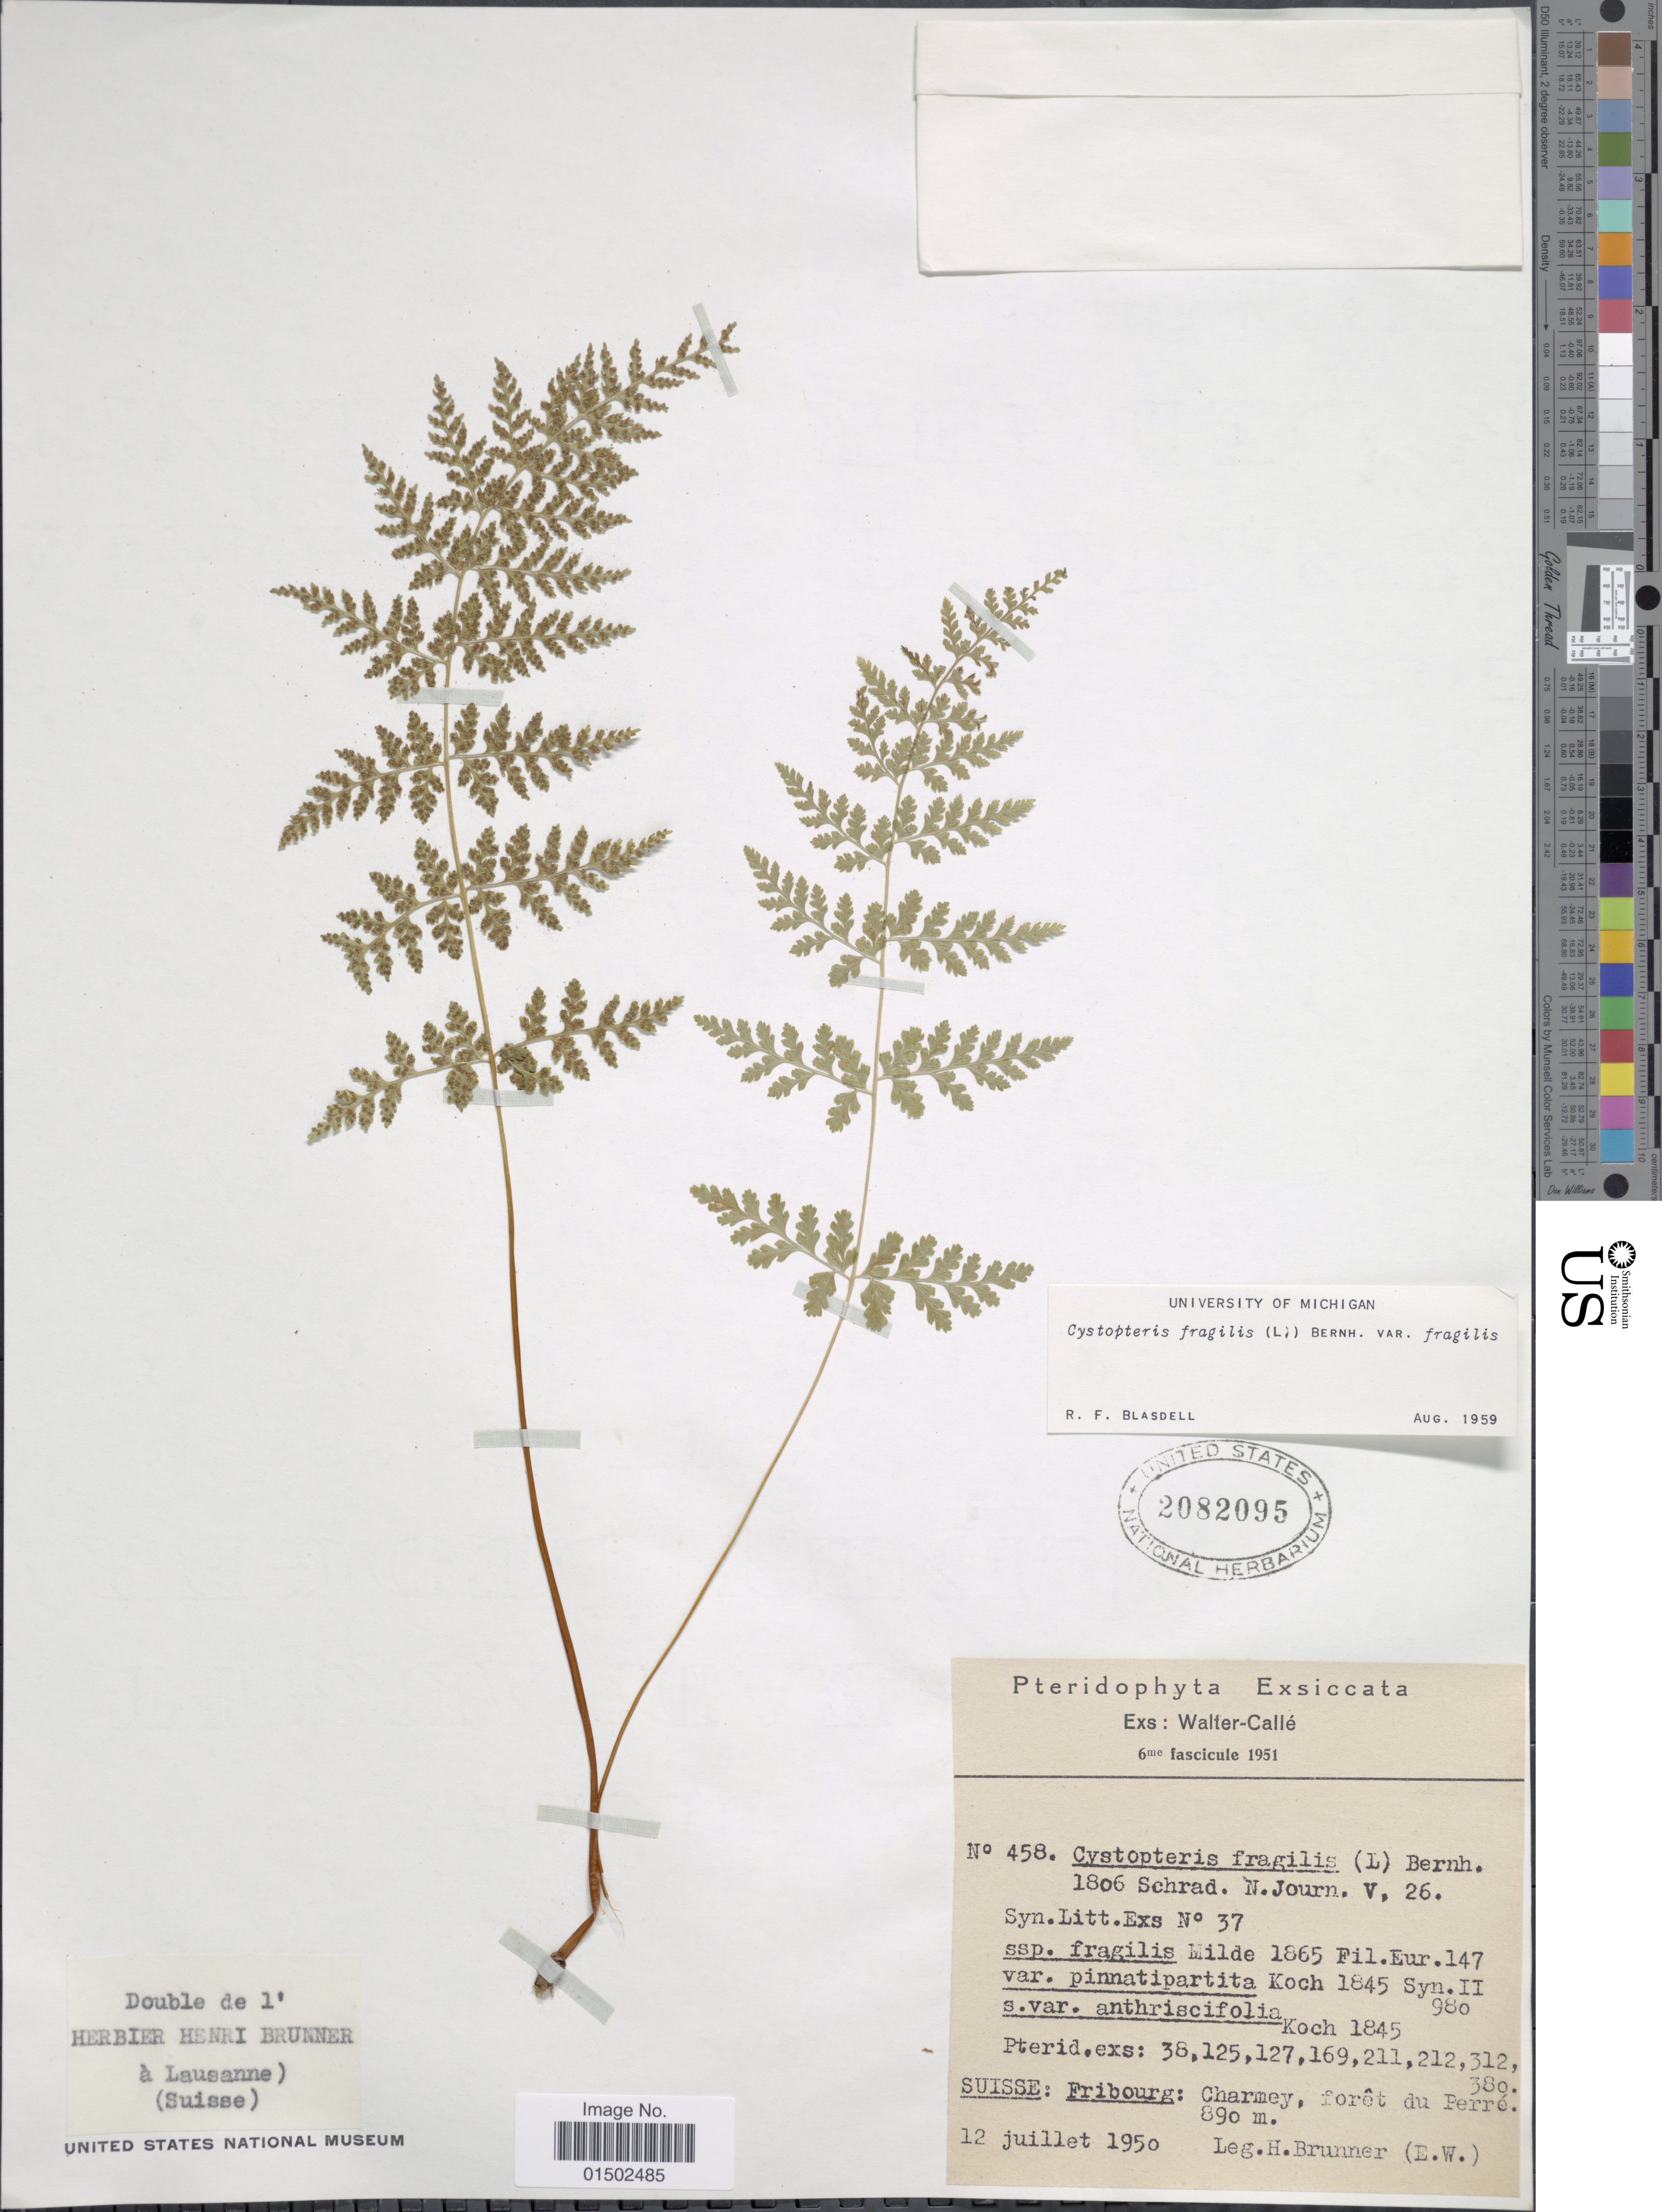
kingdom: Plantae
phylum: Tracheophyta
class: Polypodiopsida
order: Polypodiales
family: Cystopteridaceae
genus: Cystopteris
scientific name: Cystopteris fragilis var. fragilis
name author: (L.) Bernh.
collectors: H. Brunner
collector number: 458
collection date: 1950-07-12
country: Switzerland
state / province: Fribourg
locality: Suisse: Friburg: Charmey, foret du Perre, 890 m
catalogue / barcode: US 2082095